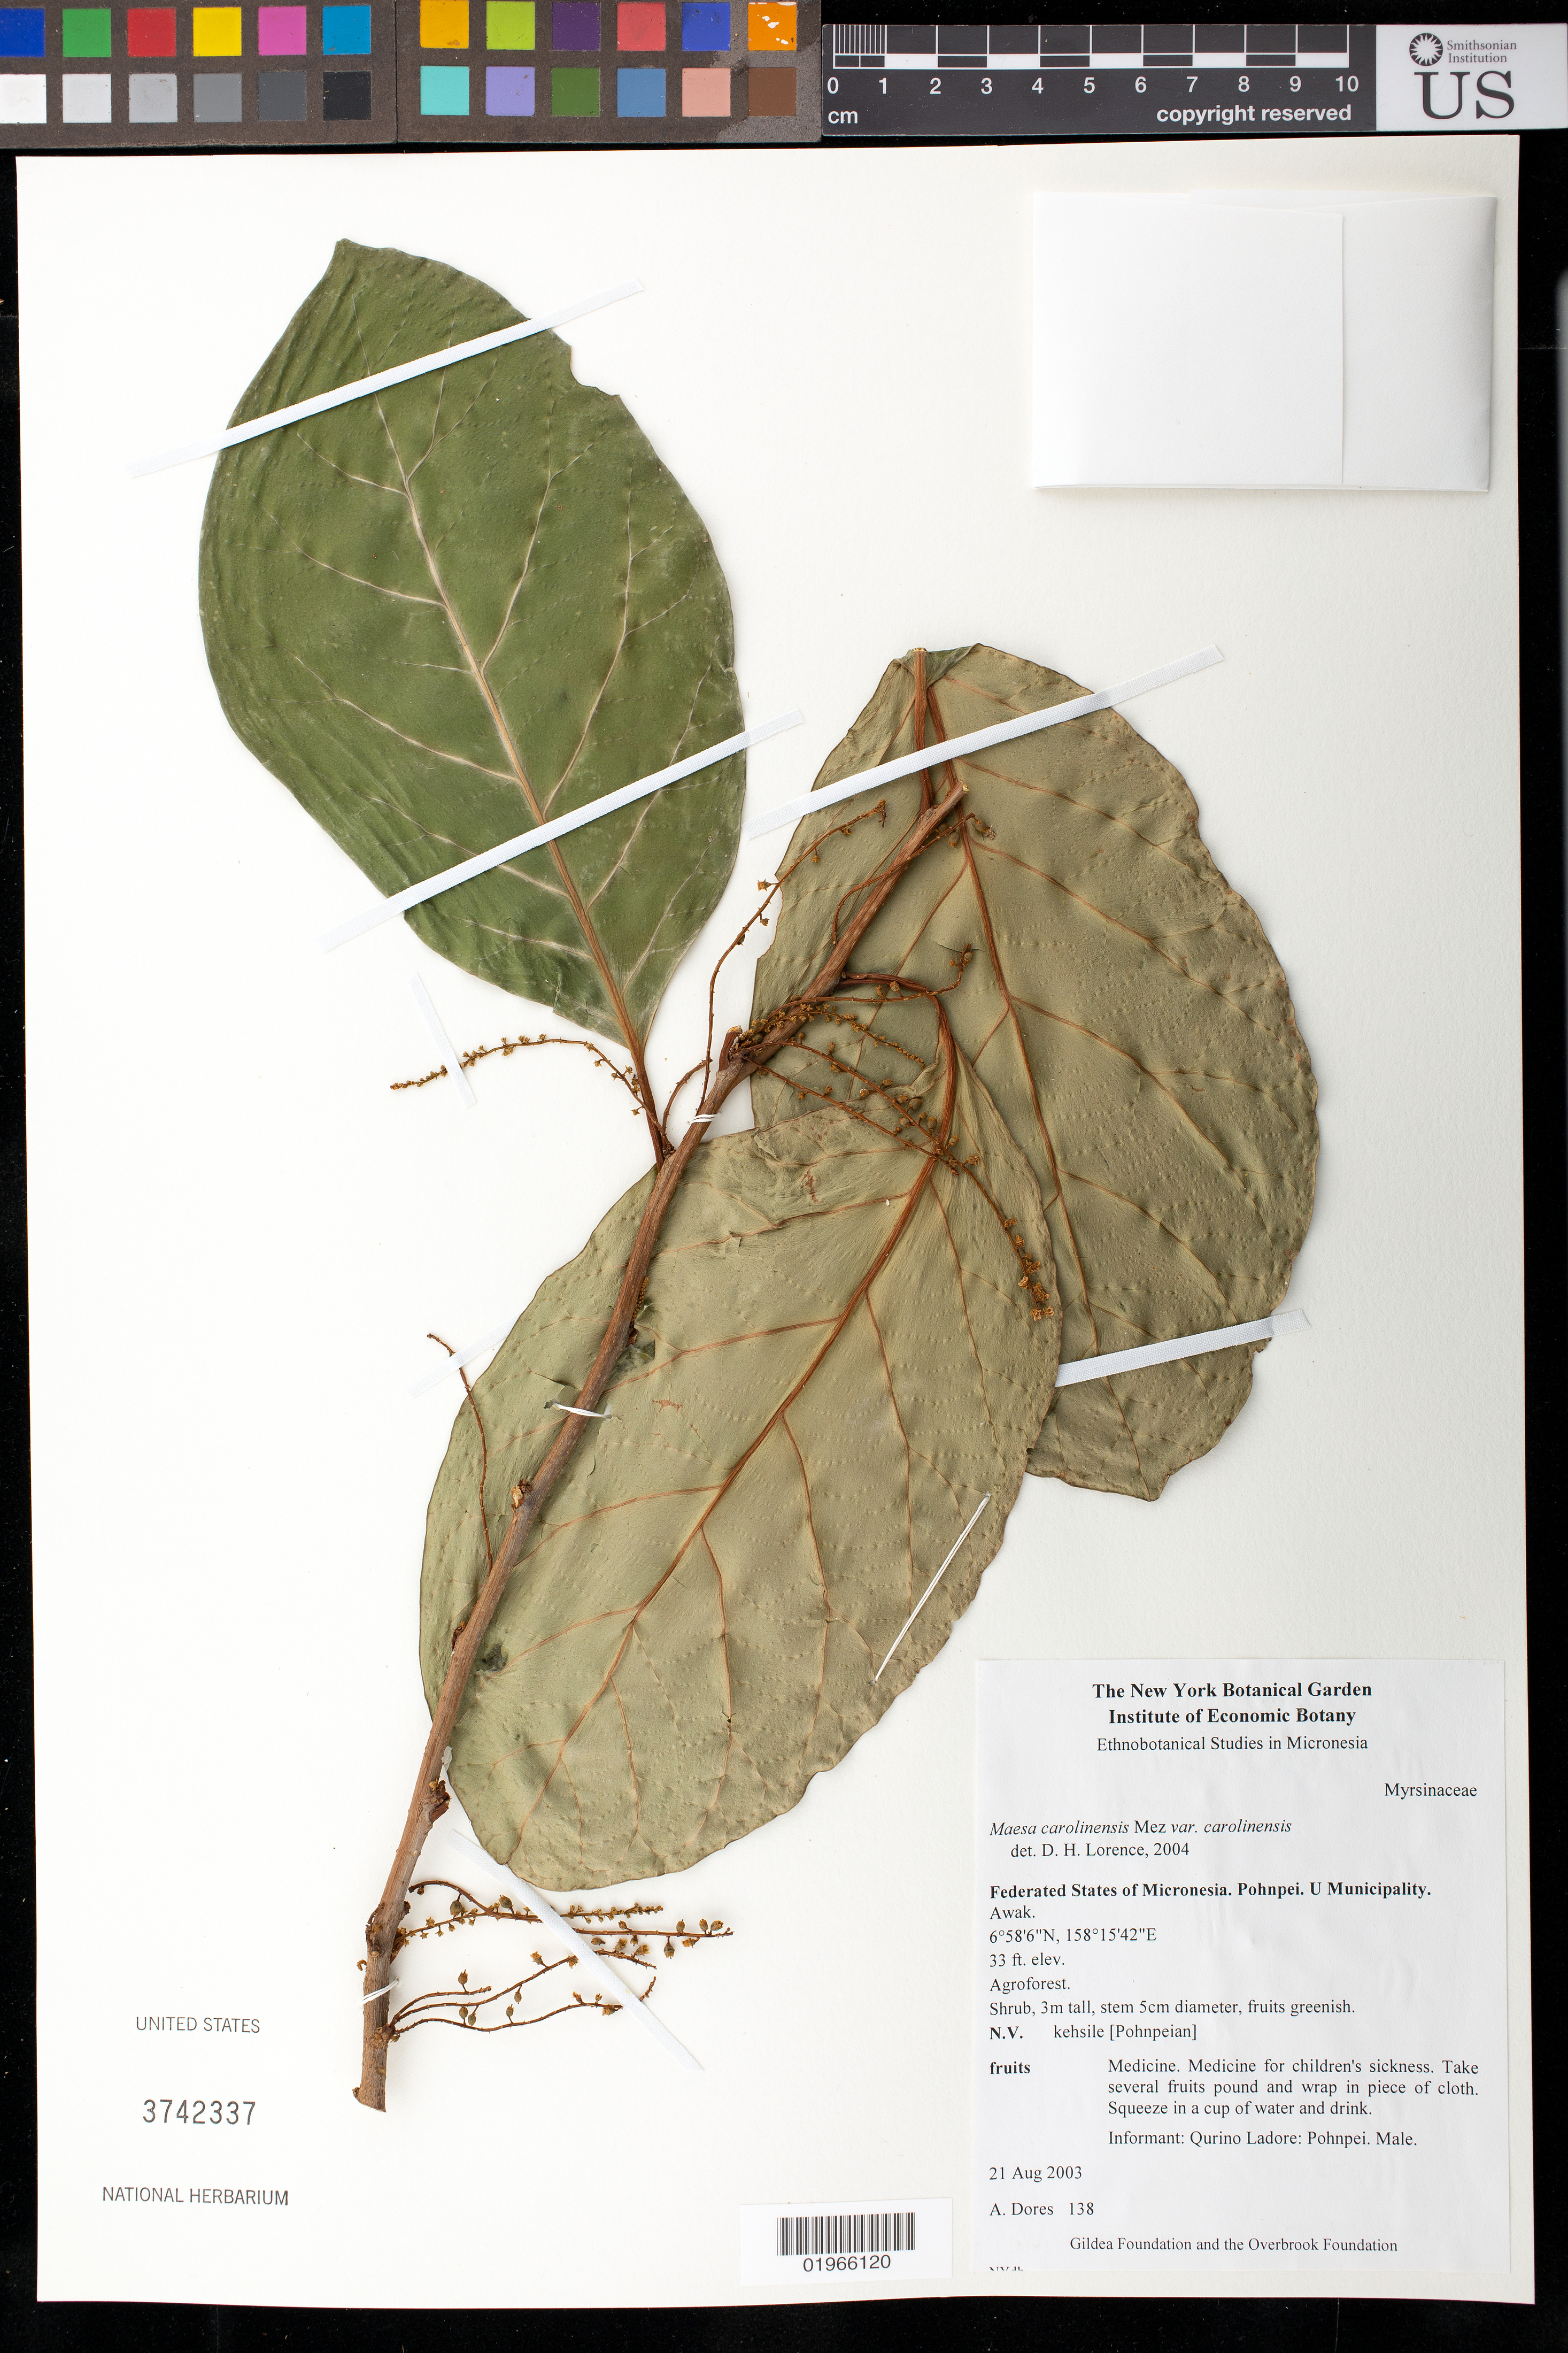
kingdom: Plantae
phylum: Tracheophyta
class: Magnoliopsida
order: Ericales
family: Primulaceae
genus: Maesa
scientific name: Maesa carolinensis var. carolinensis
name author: Mez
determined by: Lorence, David H., (PTBG), National Tropical Botanical Garden (UNITED STATES)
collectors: A. Dores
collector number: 138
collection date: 2003-08-21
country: Micronesia, Federated States of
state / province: Pohnpei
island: Pohnpei [Ponape]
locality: U. Municipality. Awak.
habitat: Agroforest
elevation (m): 10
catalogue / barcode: US 3742337